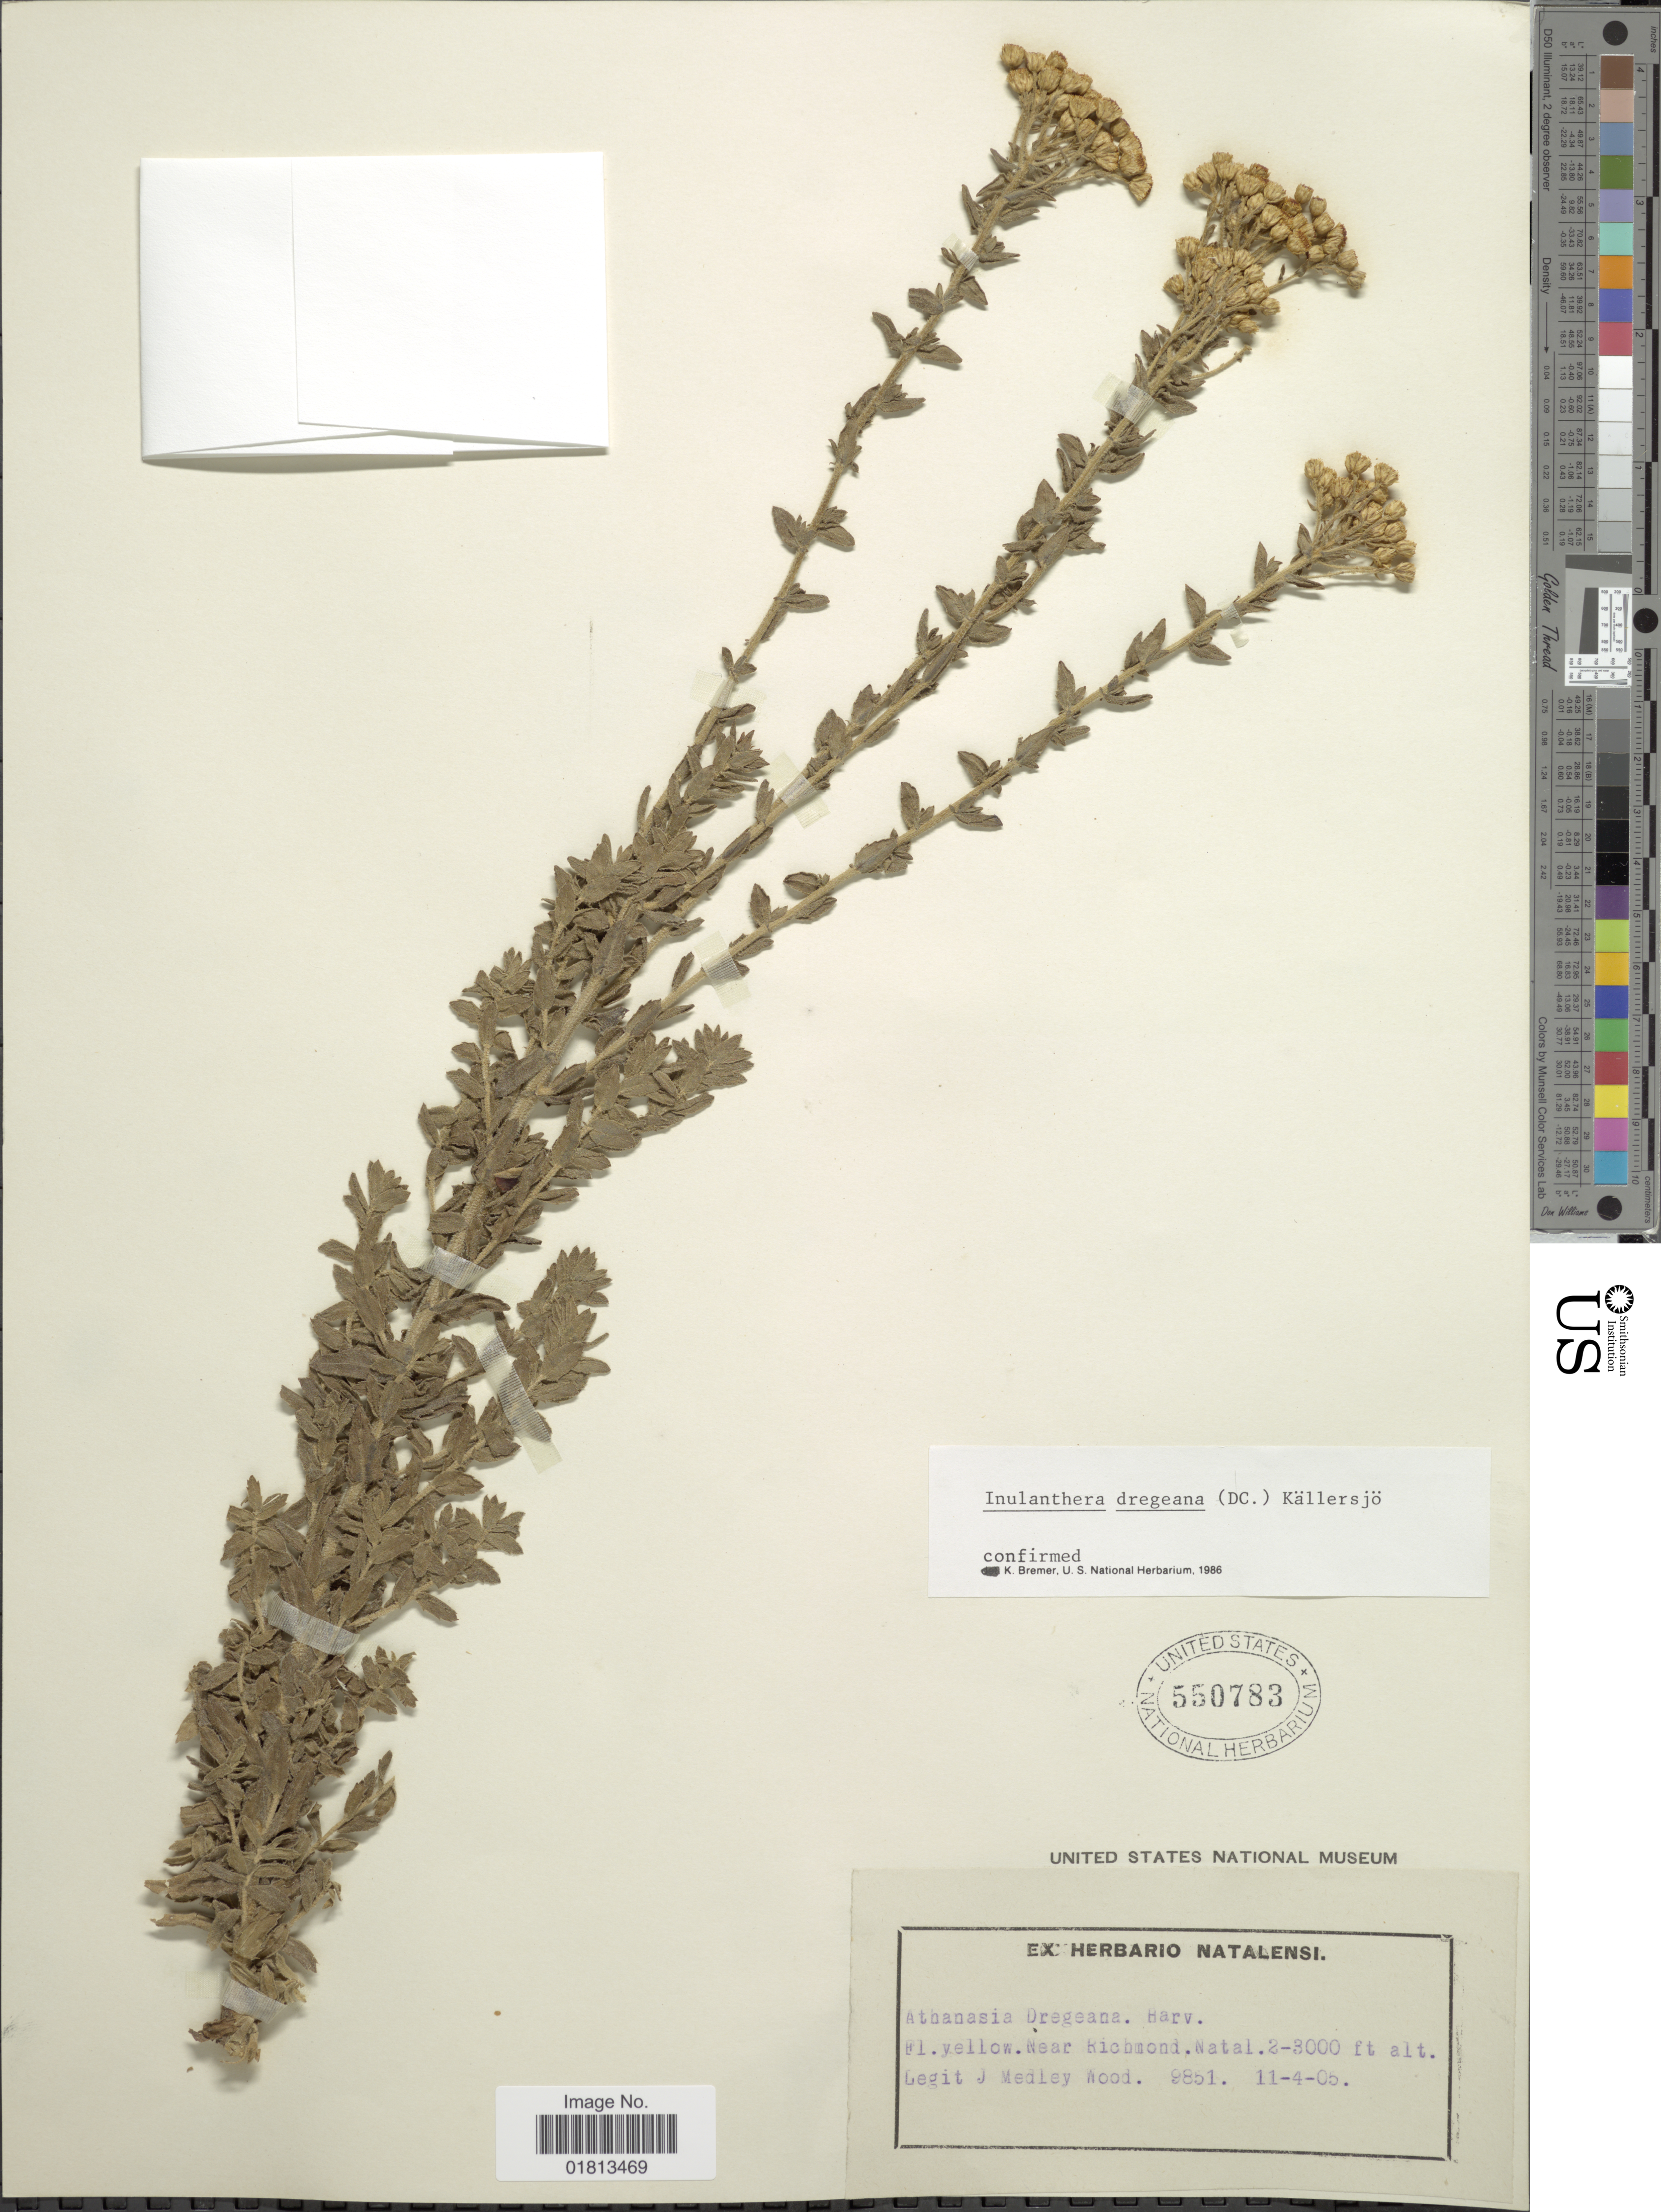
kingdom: Plantae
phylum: Tracheophyta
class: Magnoliopsida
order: Asterales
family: Asteraceae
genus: Inulanthera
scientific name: Inulanthera dregeana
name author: (DC.) Källersjö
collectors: J. Medley Wood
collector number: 9851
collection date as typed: Transcribed d/m/y: 11/4/5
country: South Africa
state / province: KwaZulu-Natal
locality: Near Richmond, Natal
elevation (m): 610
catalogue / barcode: US 550783